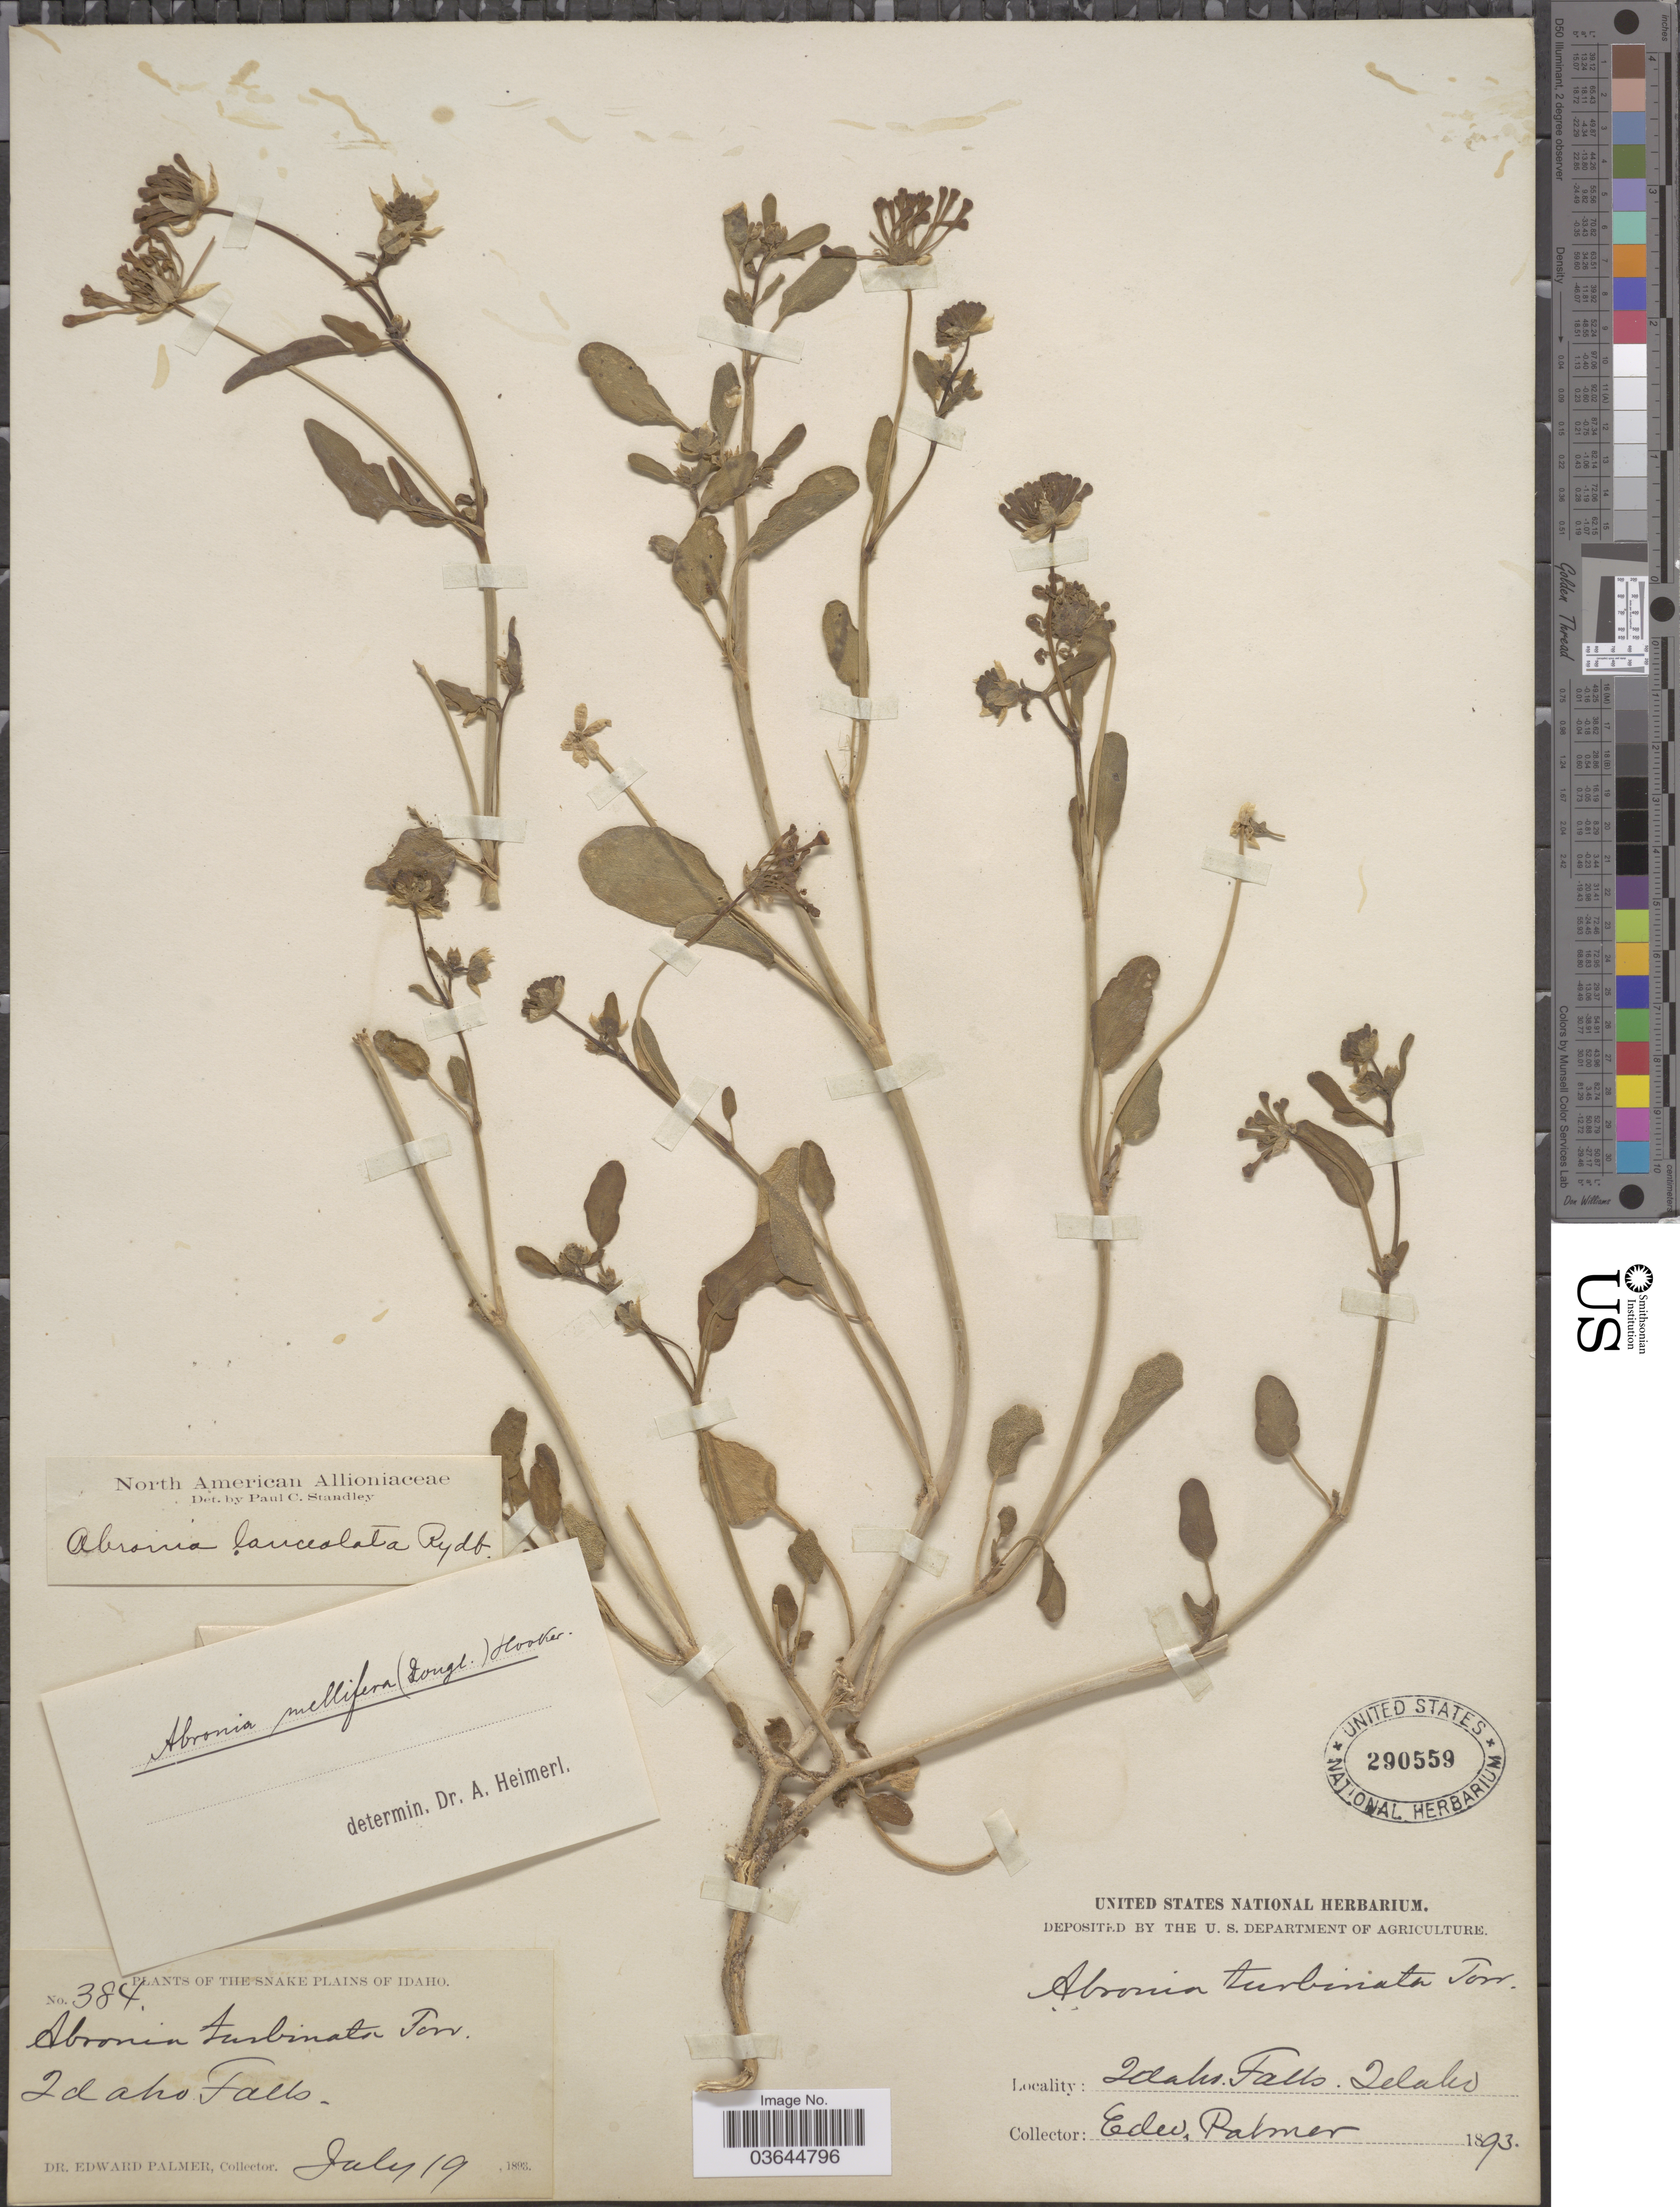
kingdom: Plantae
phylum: Tracheophyta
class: Magnoliopsida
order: Caryophyllales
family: Nyctaginaceae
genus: Abronia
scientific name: Abronia mellifera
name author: Douglas ex Hook.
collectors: E. Palmer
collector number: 384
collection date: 1893-07-19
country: United States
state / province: Idaho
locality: The Snake Plains of Idaho. Idaho Falls.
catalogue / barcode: US 290559